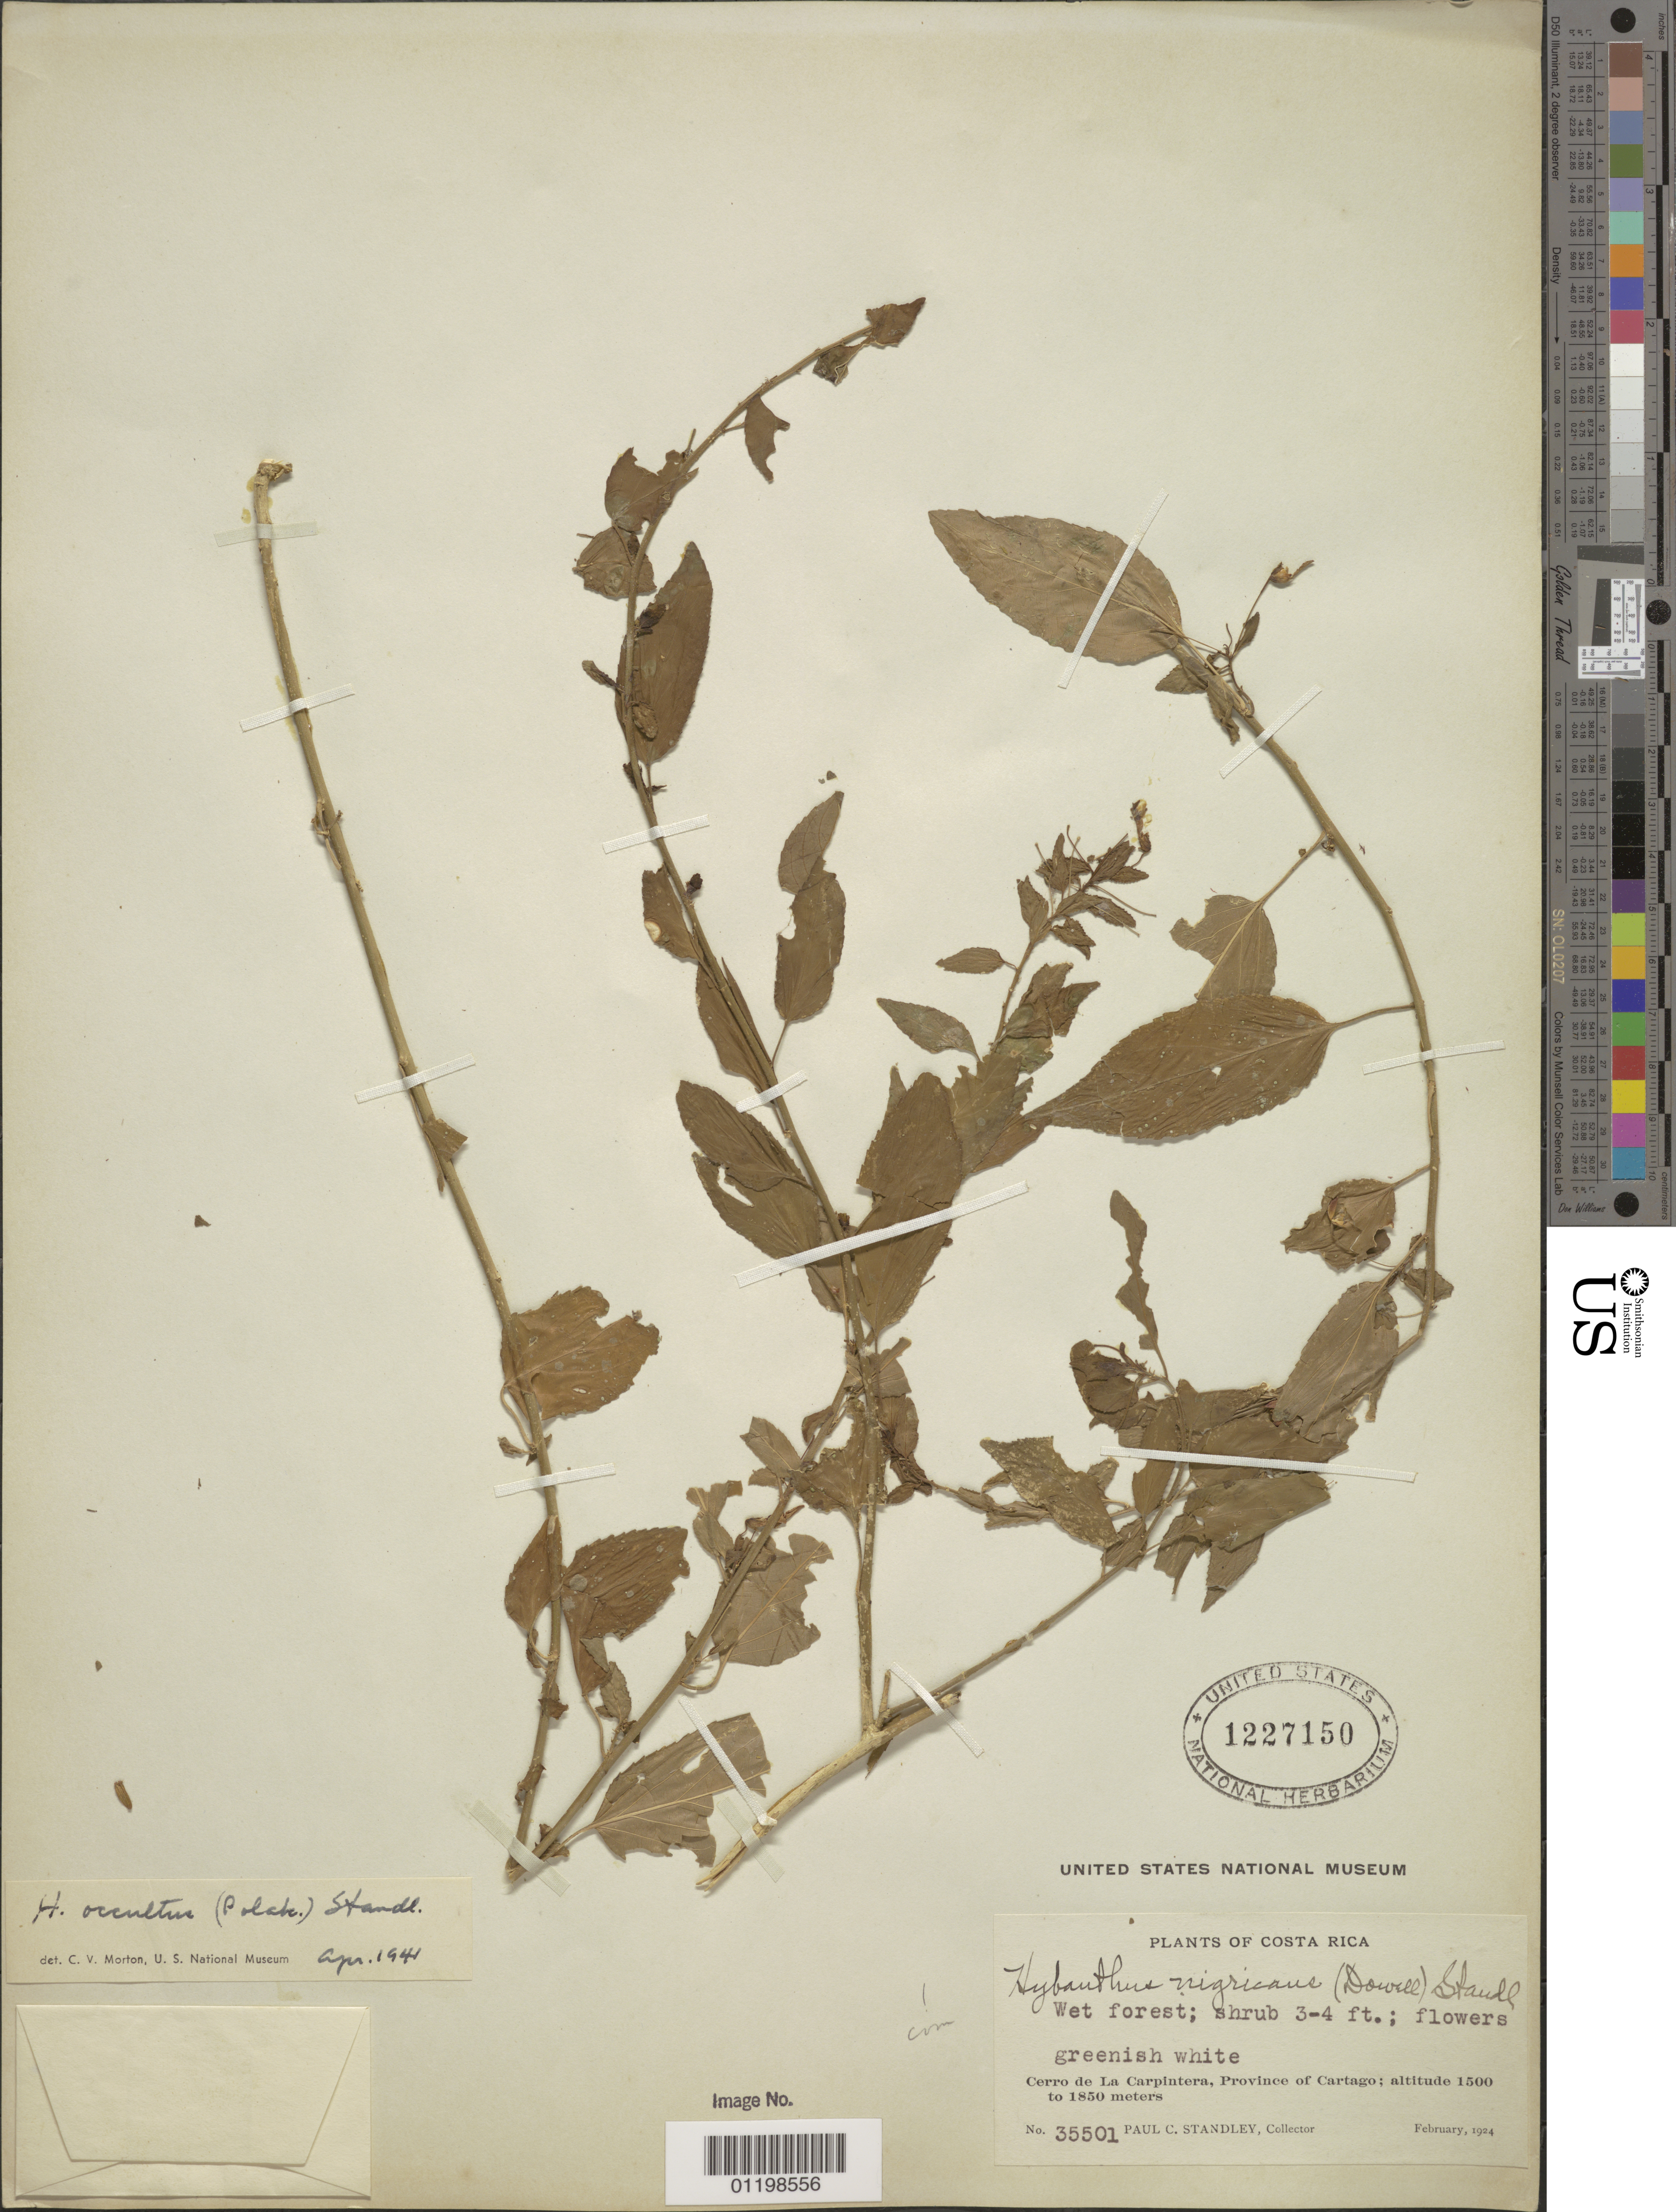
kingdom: Plantae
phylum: Tracheophyta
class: Magnoliopsida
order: Malpighiales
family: Violaceae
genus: Hybanthus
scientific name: Hybanthus galeottii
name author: (Turcz.) C.V. Morton ex L.O. Williams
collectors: P. C. Standley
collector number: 35501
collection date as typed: Feb 1924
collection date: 1924-02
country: Costa Rica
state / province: Cartago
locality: Cerro de La Carpintera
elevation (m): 1500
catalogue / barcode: US 1227150